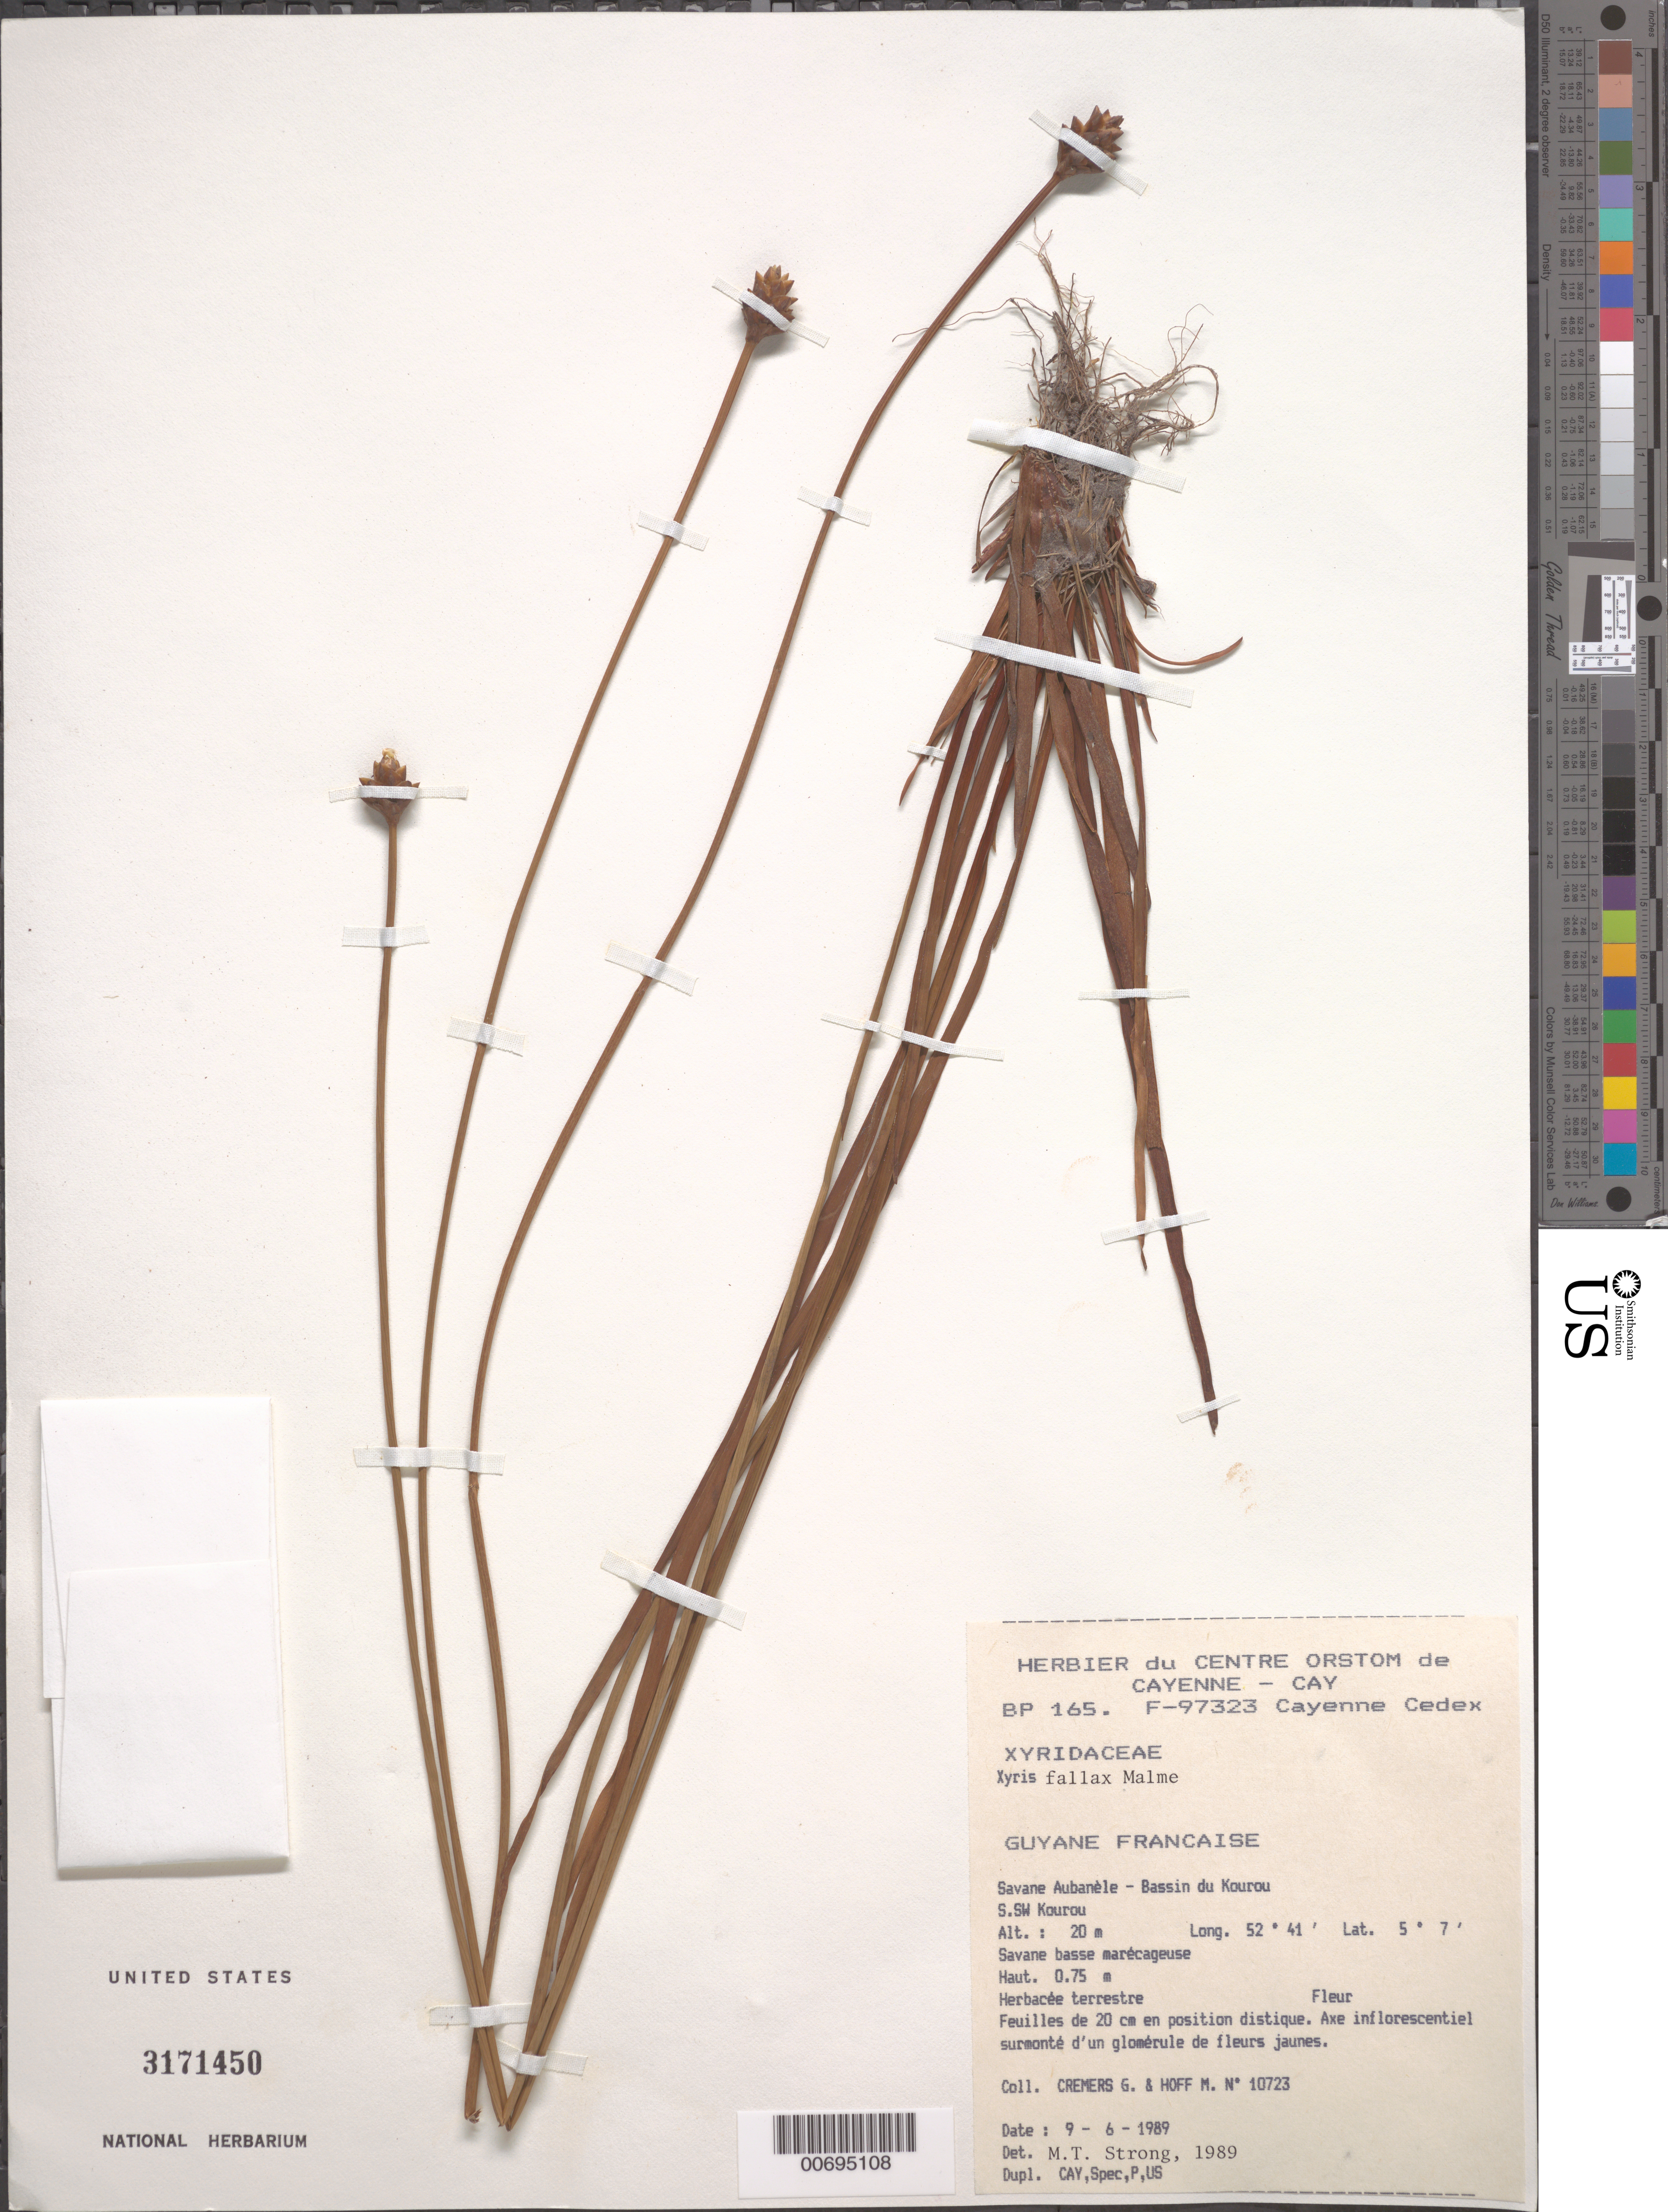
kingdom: Plantae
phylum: Tracheophyta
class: Liliopsida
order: Poales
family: Xyridaceae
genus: Xyris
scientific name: Xyris fallax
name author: Malme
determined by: Strong, M. T., (US), Smithsonian Institution - National Museum of Natural History (UNITED STATES)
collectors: G. Cremers & M. Hoff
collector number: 10723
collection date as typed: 9-Jun-89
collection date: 1989-06-09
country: French Guiana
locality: Savane Aubanèle, Bassin du Kourou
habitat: Low marshy savanna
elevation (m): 20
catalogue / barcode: US 3171450